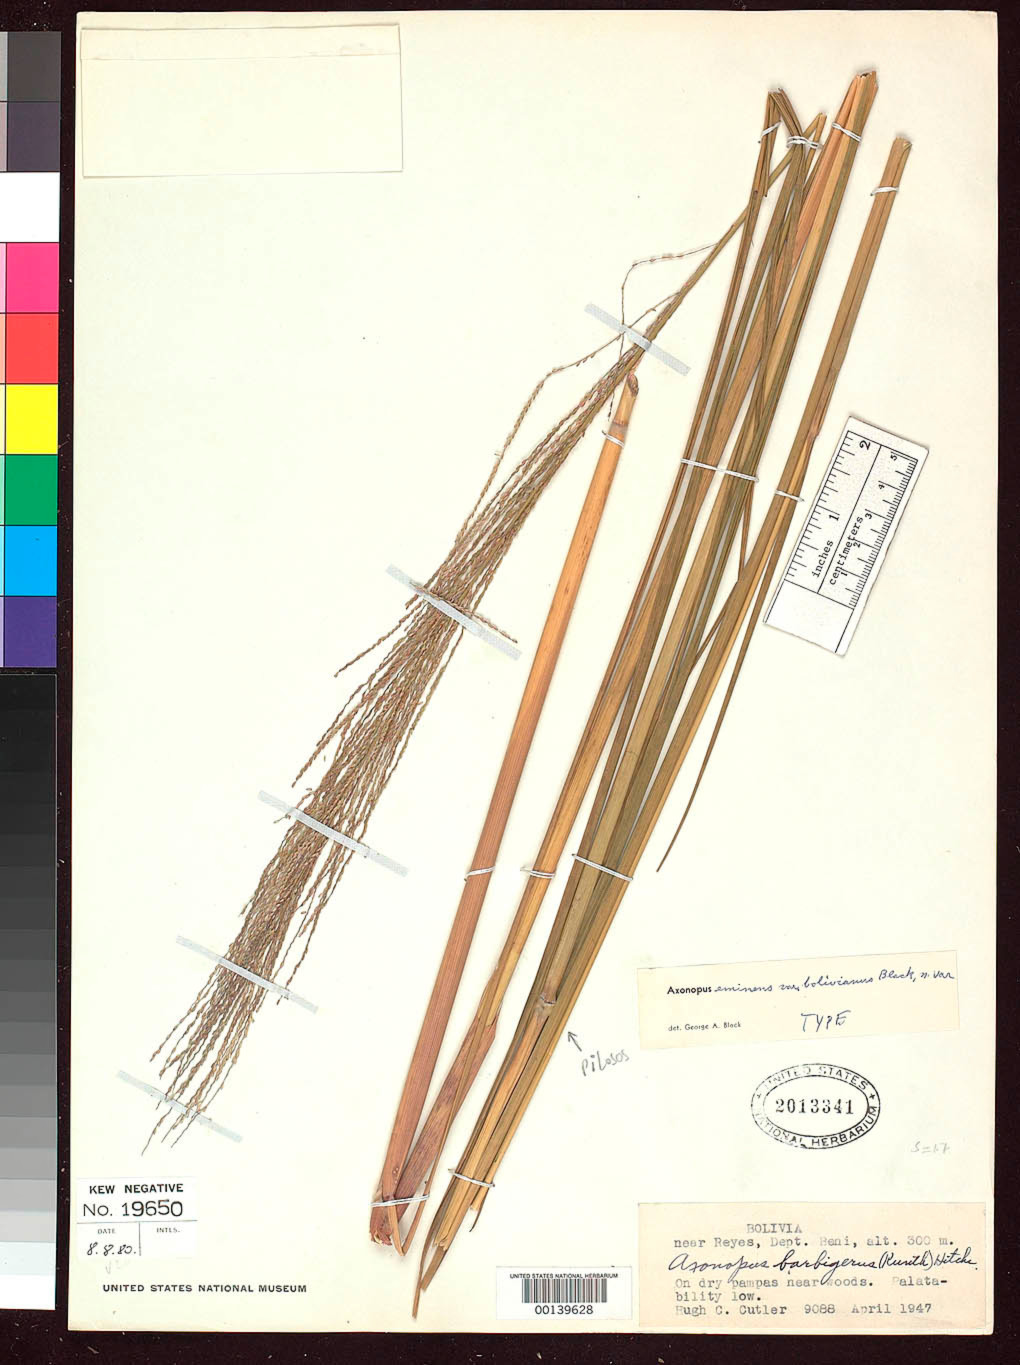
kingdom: Plantae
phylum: Tracheophyta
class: Liliopsida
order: Poales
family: Poaceae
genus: Axonopus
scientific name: Axonopus eminens var. boliviana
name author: G.A. Black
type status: Holotype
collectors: H. C. Cutler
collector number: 9088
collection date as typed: Apr 1947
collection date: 1947-04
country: Bolivia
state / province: Beni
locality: Near Reyes.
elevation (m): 300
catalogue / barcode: US 2013341